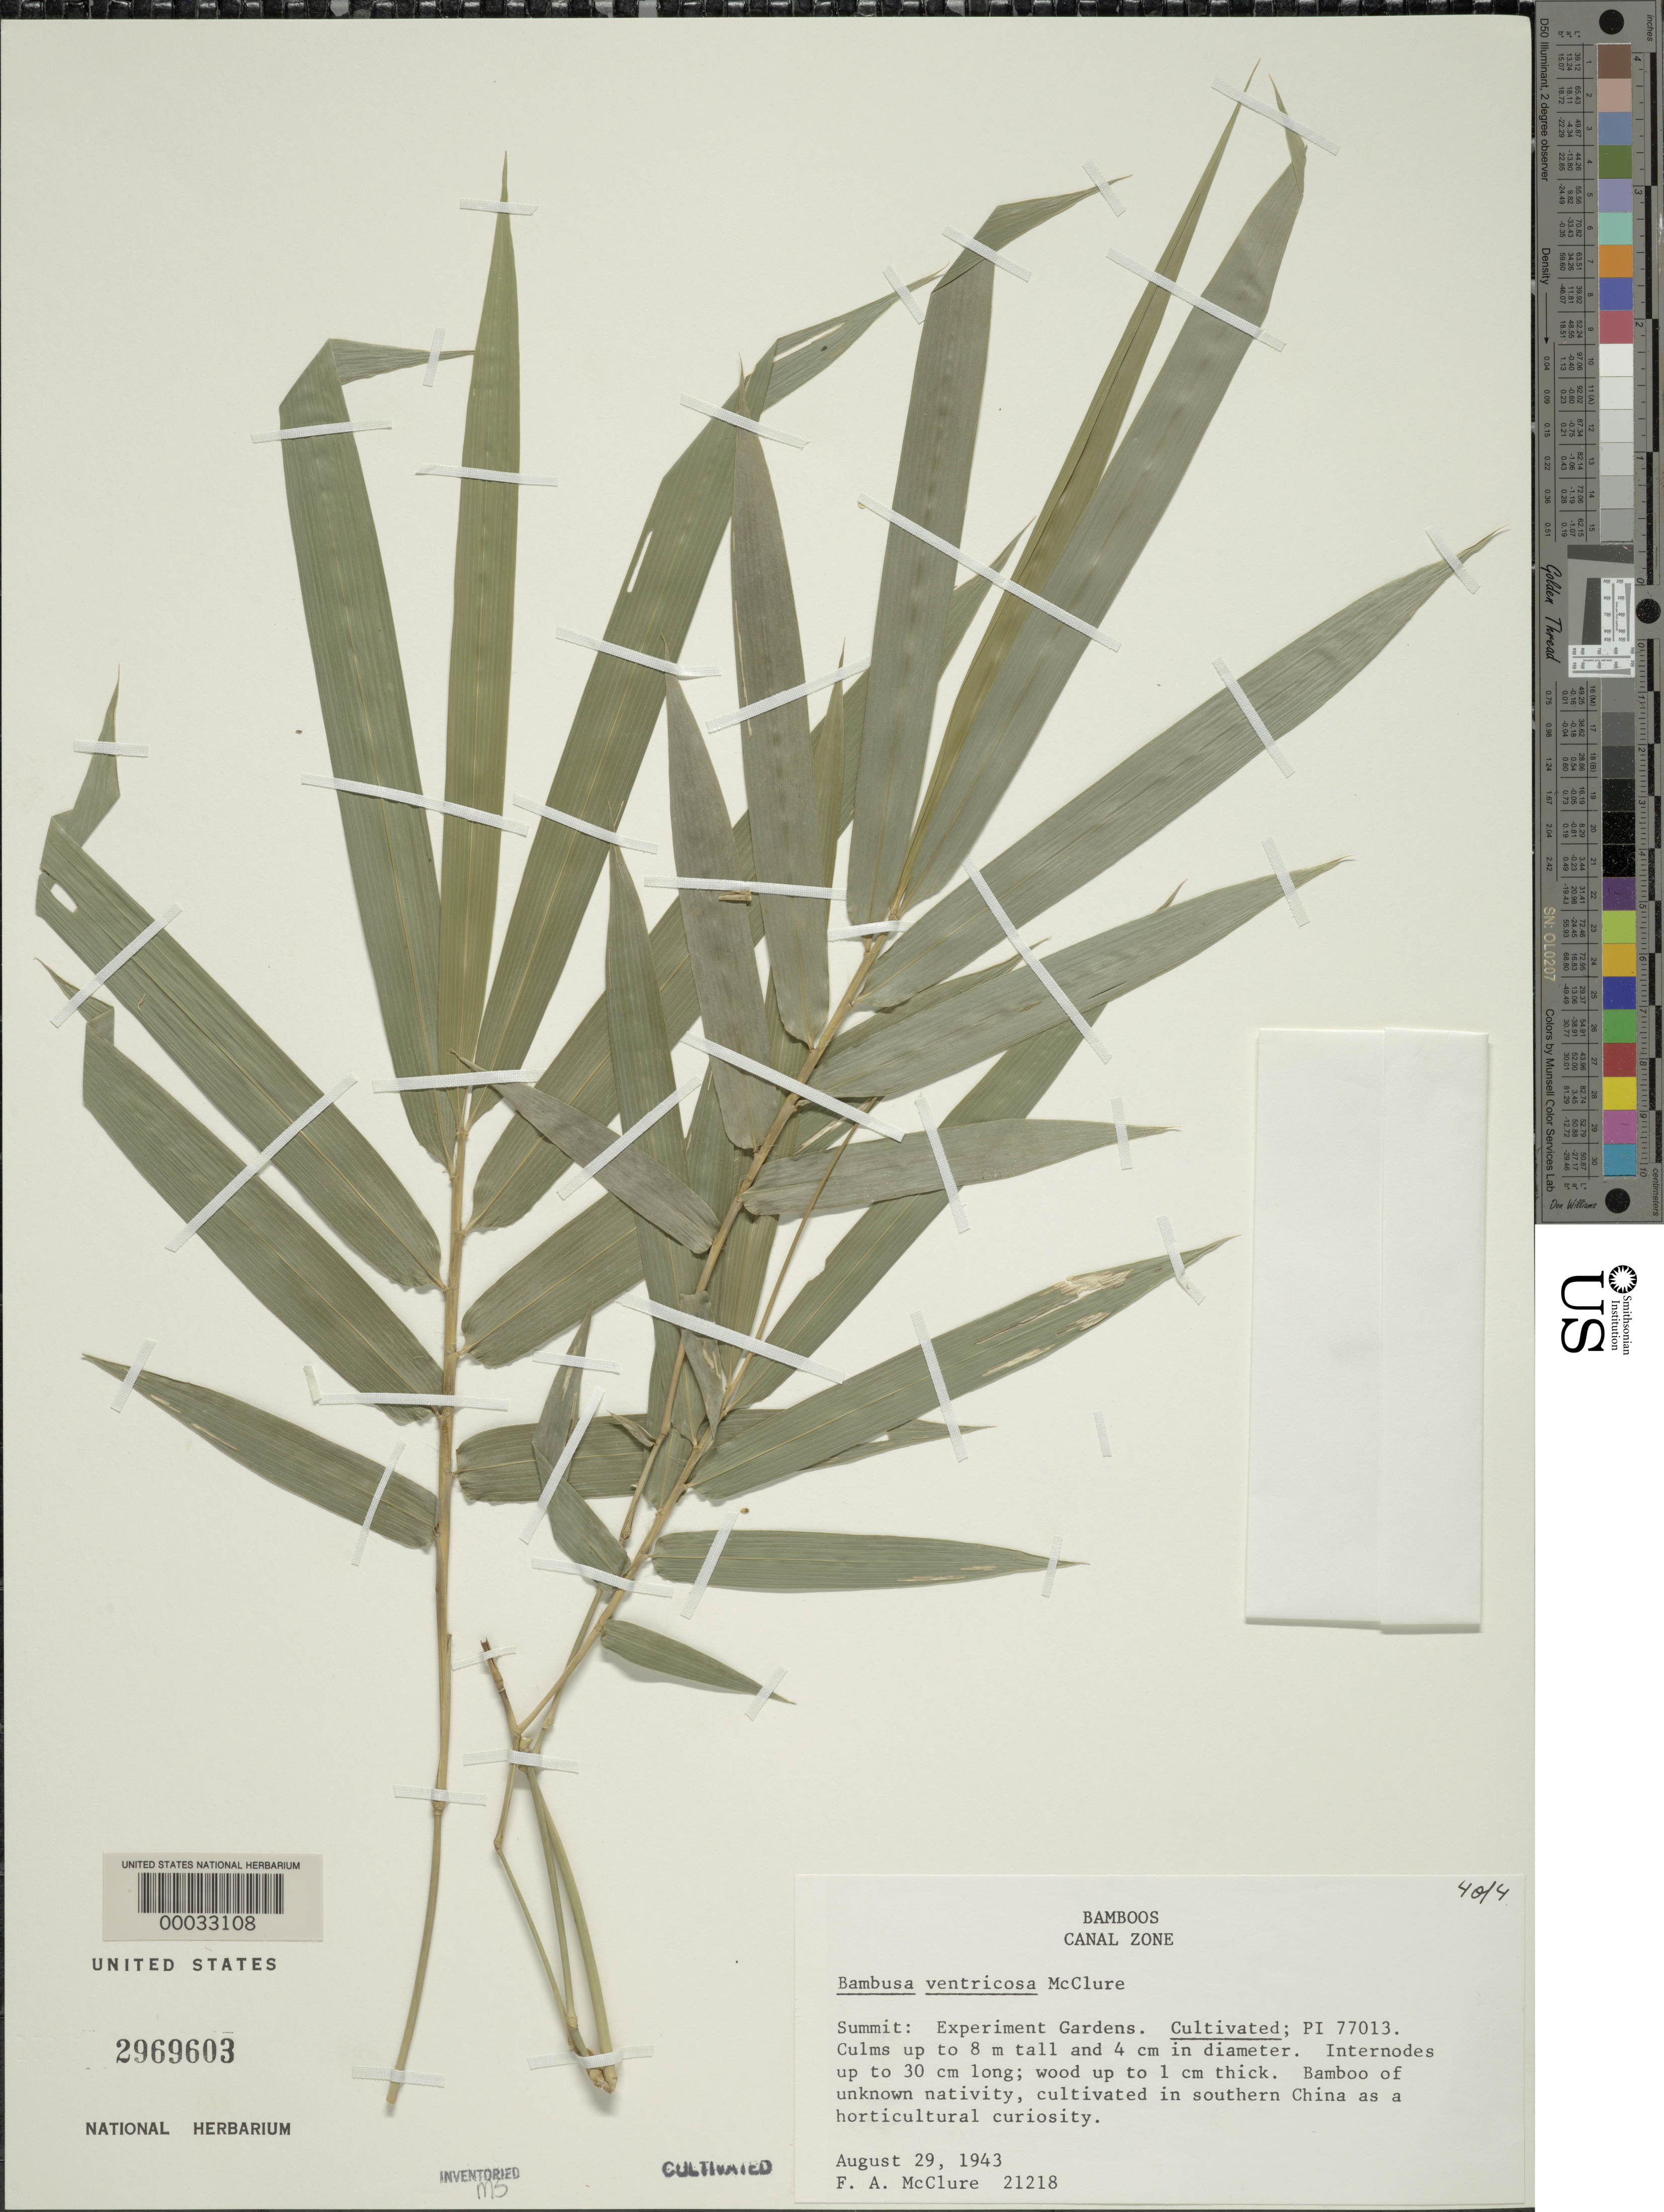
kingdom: Plantae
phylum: Tracheophyta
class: Liliopsida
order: Poales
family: Poaceae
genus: Bambusa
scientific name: Bambusa ventricosa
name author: McClure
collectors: F. A. McClure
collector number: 21218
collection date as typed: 29 Aug 1943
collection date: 1943-08-29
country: Panama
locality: Esperimental Gardens summit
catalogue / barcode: US 2969603